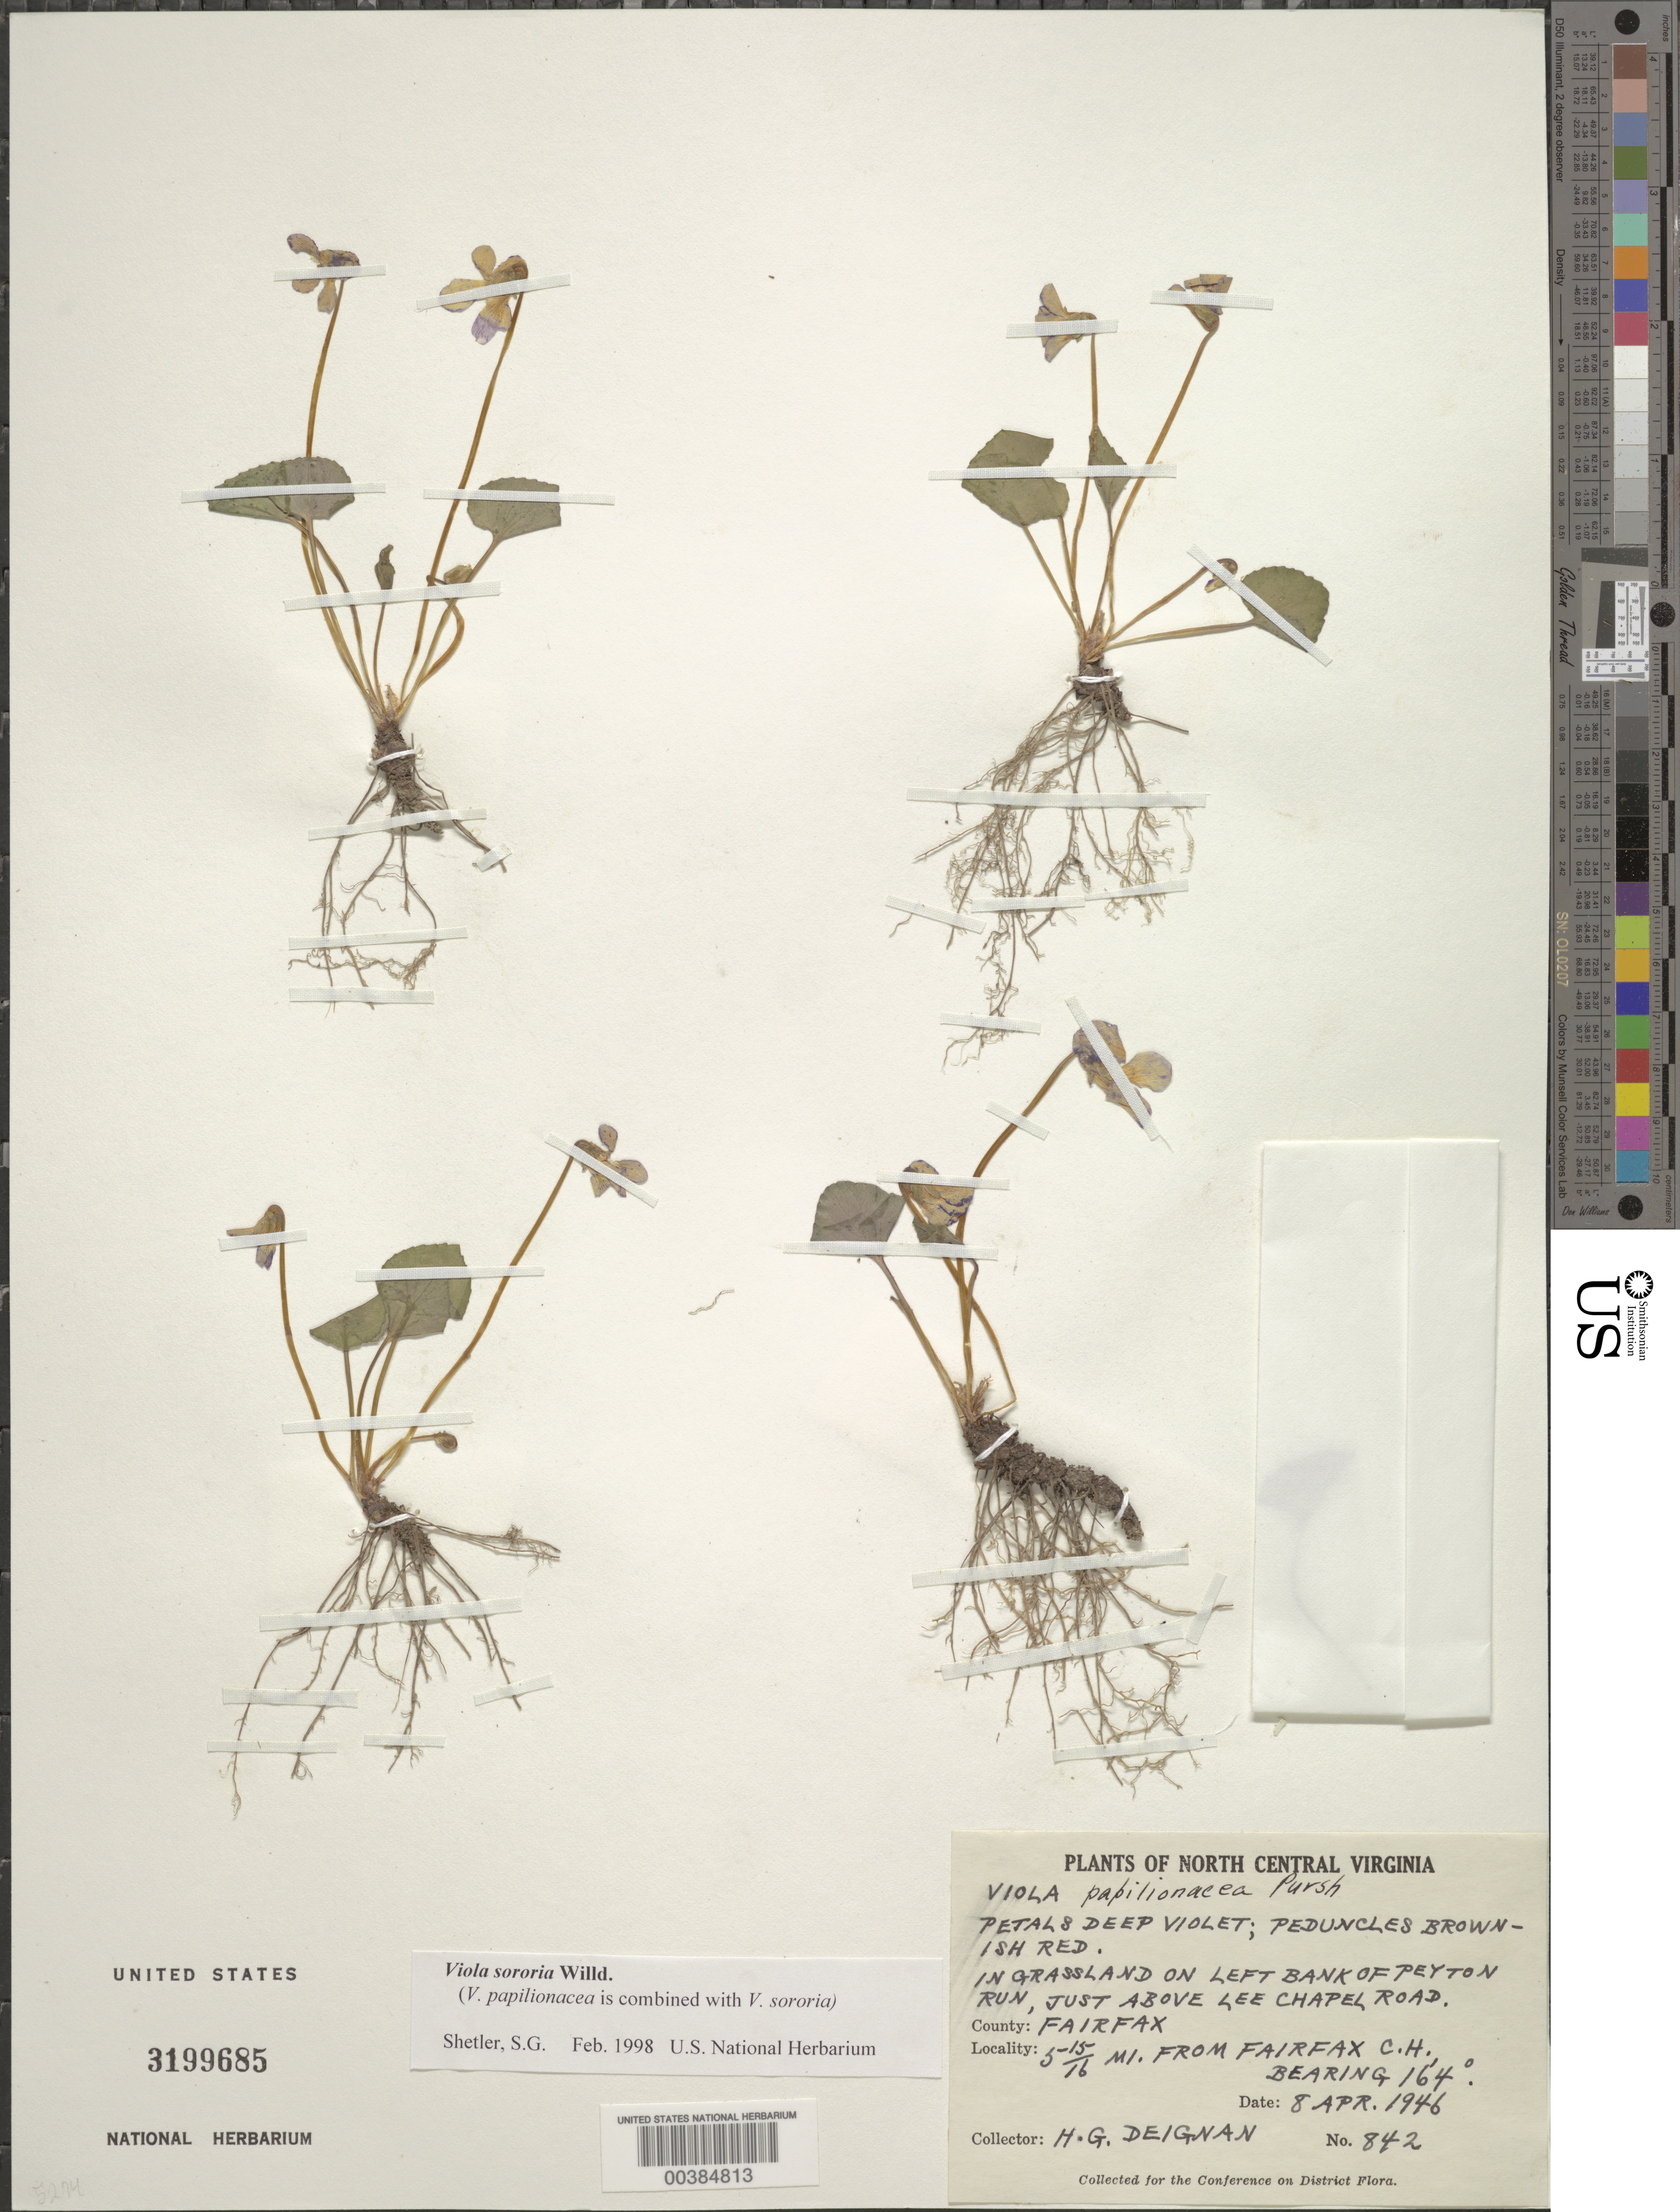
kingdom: Plantae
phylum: Tracheophyta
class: Magnoliopsida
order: Malpighiales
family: Violaceae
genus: Viola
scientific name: Viola sororia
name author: Willd.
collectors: H. Deignan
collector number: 842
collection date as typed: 08 Apr 1946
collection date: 1946-04-08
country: United States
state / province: Virginia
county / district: Fairfax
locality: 5 15/16 mi from Fairfax County Court House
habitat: In grassland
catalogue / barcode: US 3199685